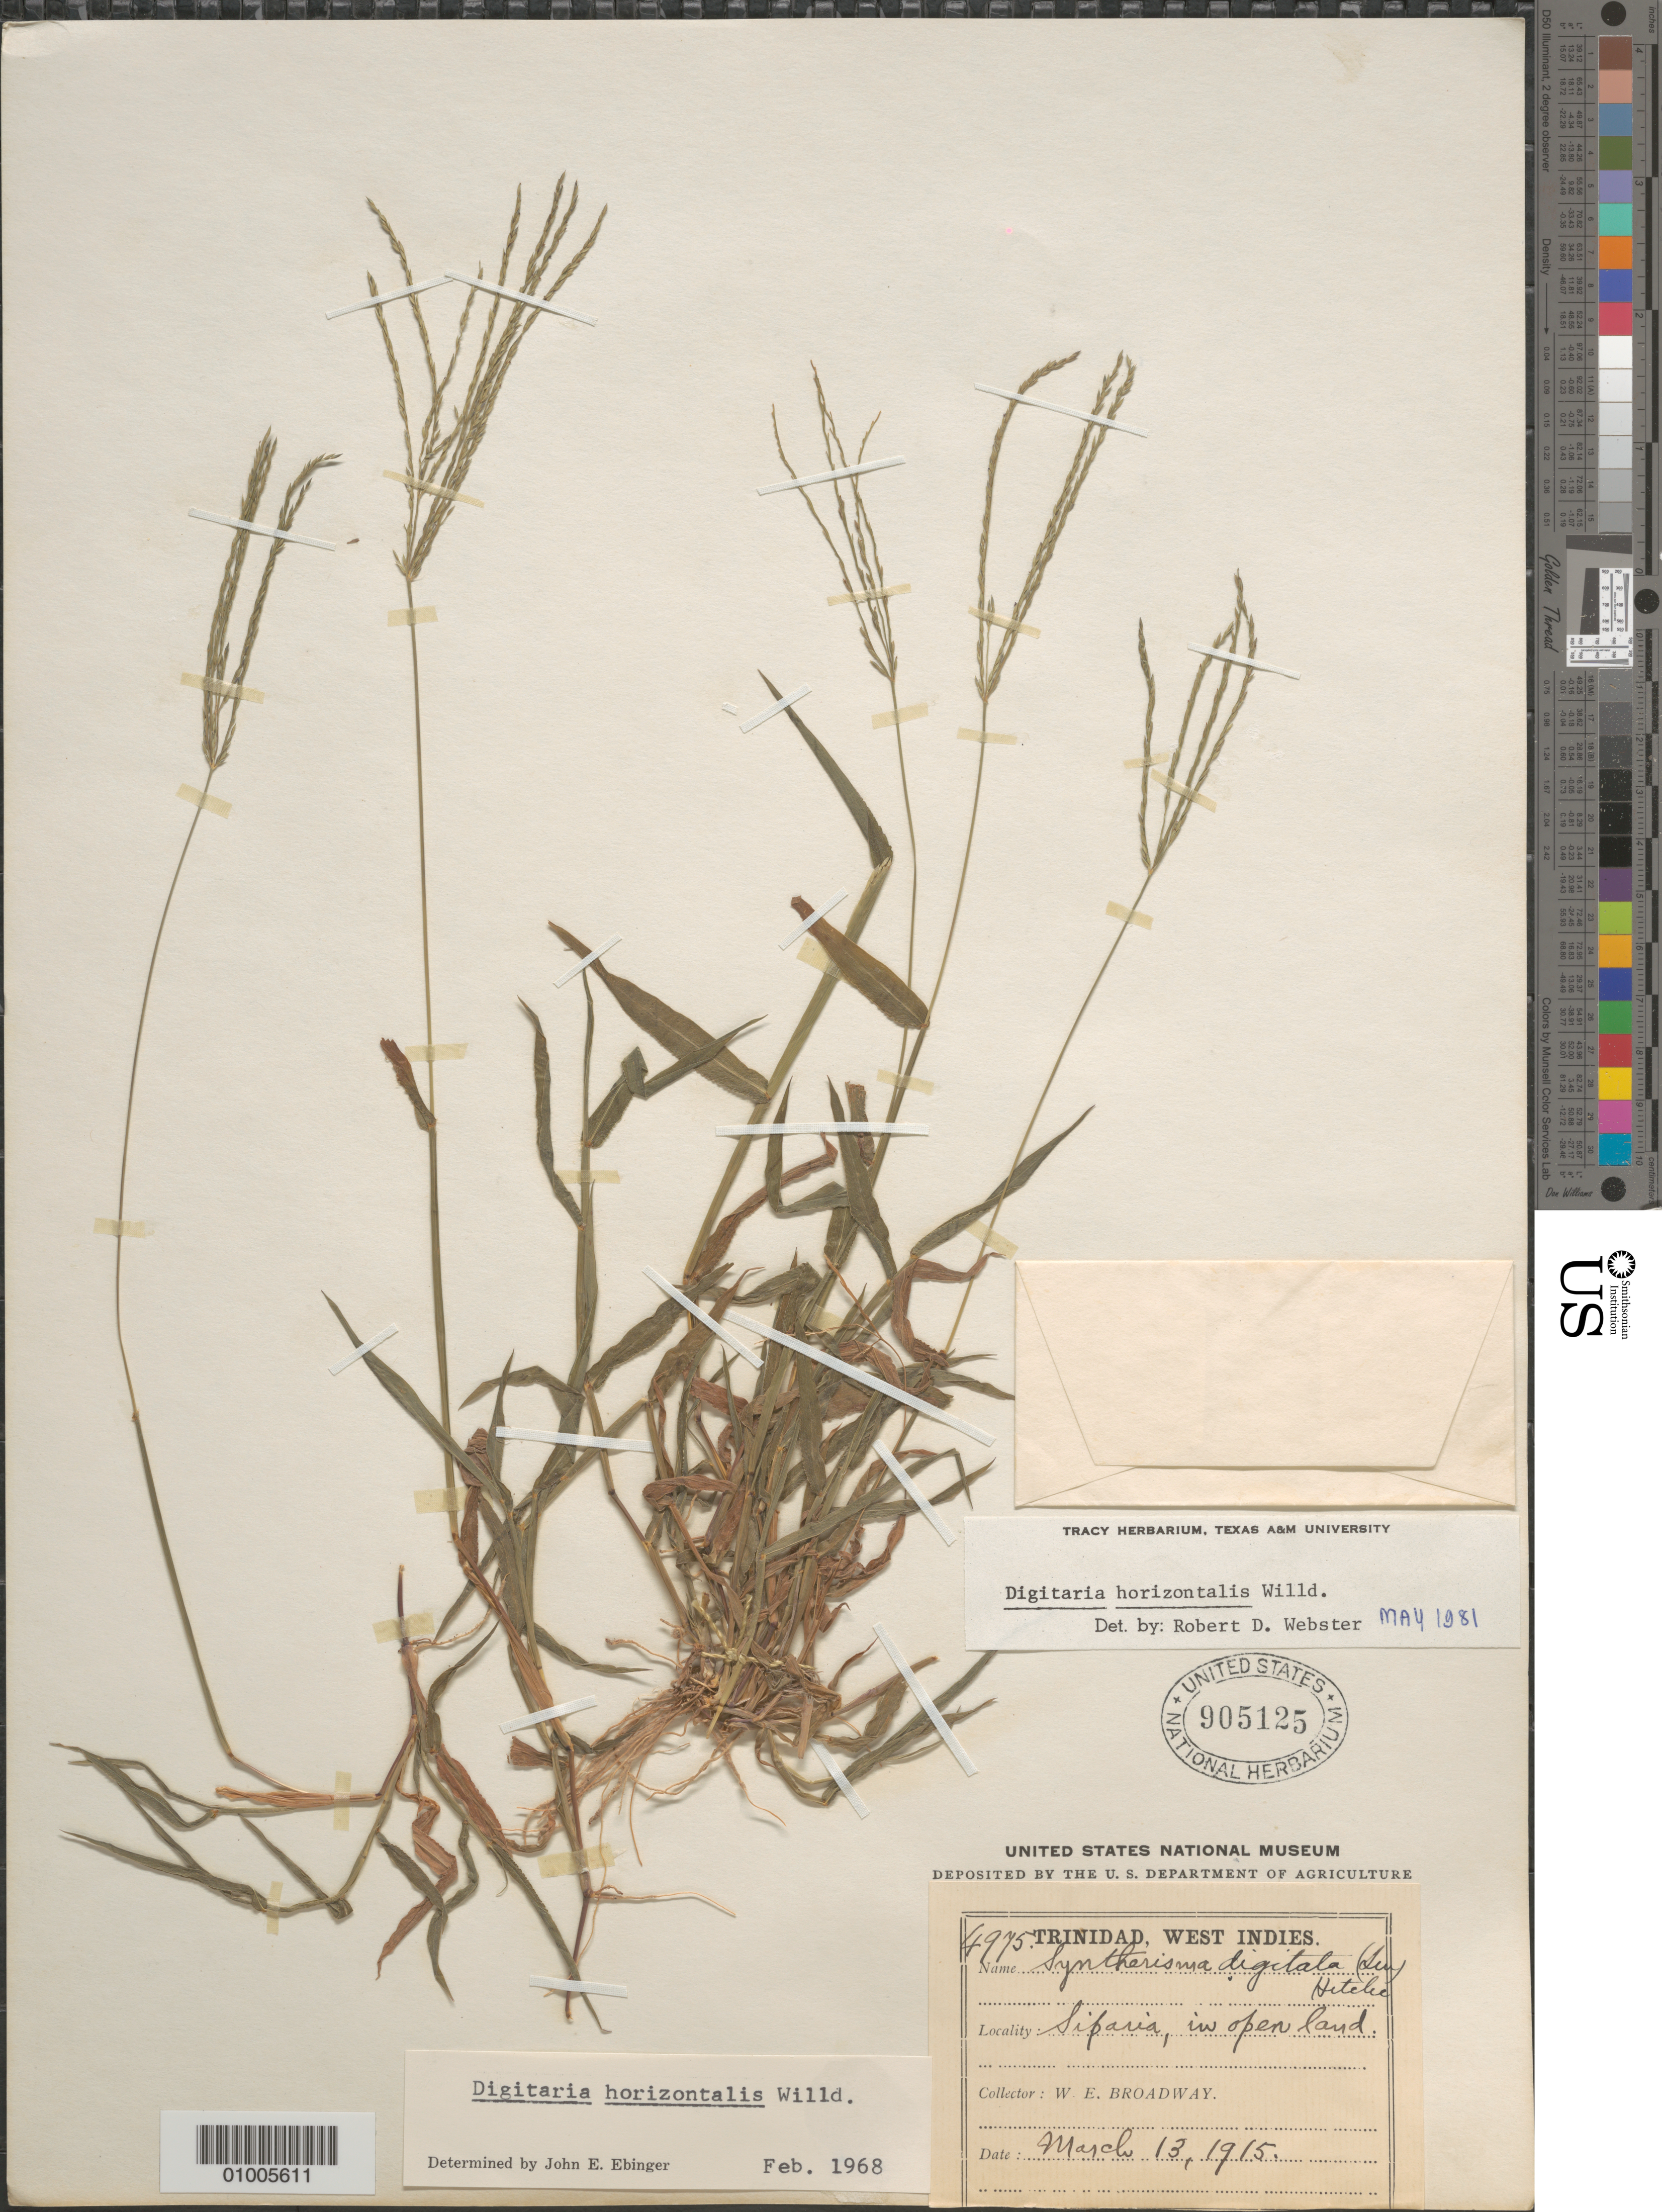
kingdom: Plantae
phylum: Tracheophyta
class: Liliopsida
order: Poales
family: Poaceae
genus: Digitaria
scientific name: Digitaria horizontalis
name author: Willd.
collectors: W. E. Broadway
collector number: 4975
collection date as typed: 13 Mar 1915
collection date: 1915-03-13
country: Trinidad and Tobago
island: Trinidad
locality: in open land, Siparia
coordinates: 0 N, 0 E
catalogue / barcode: US 905125